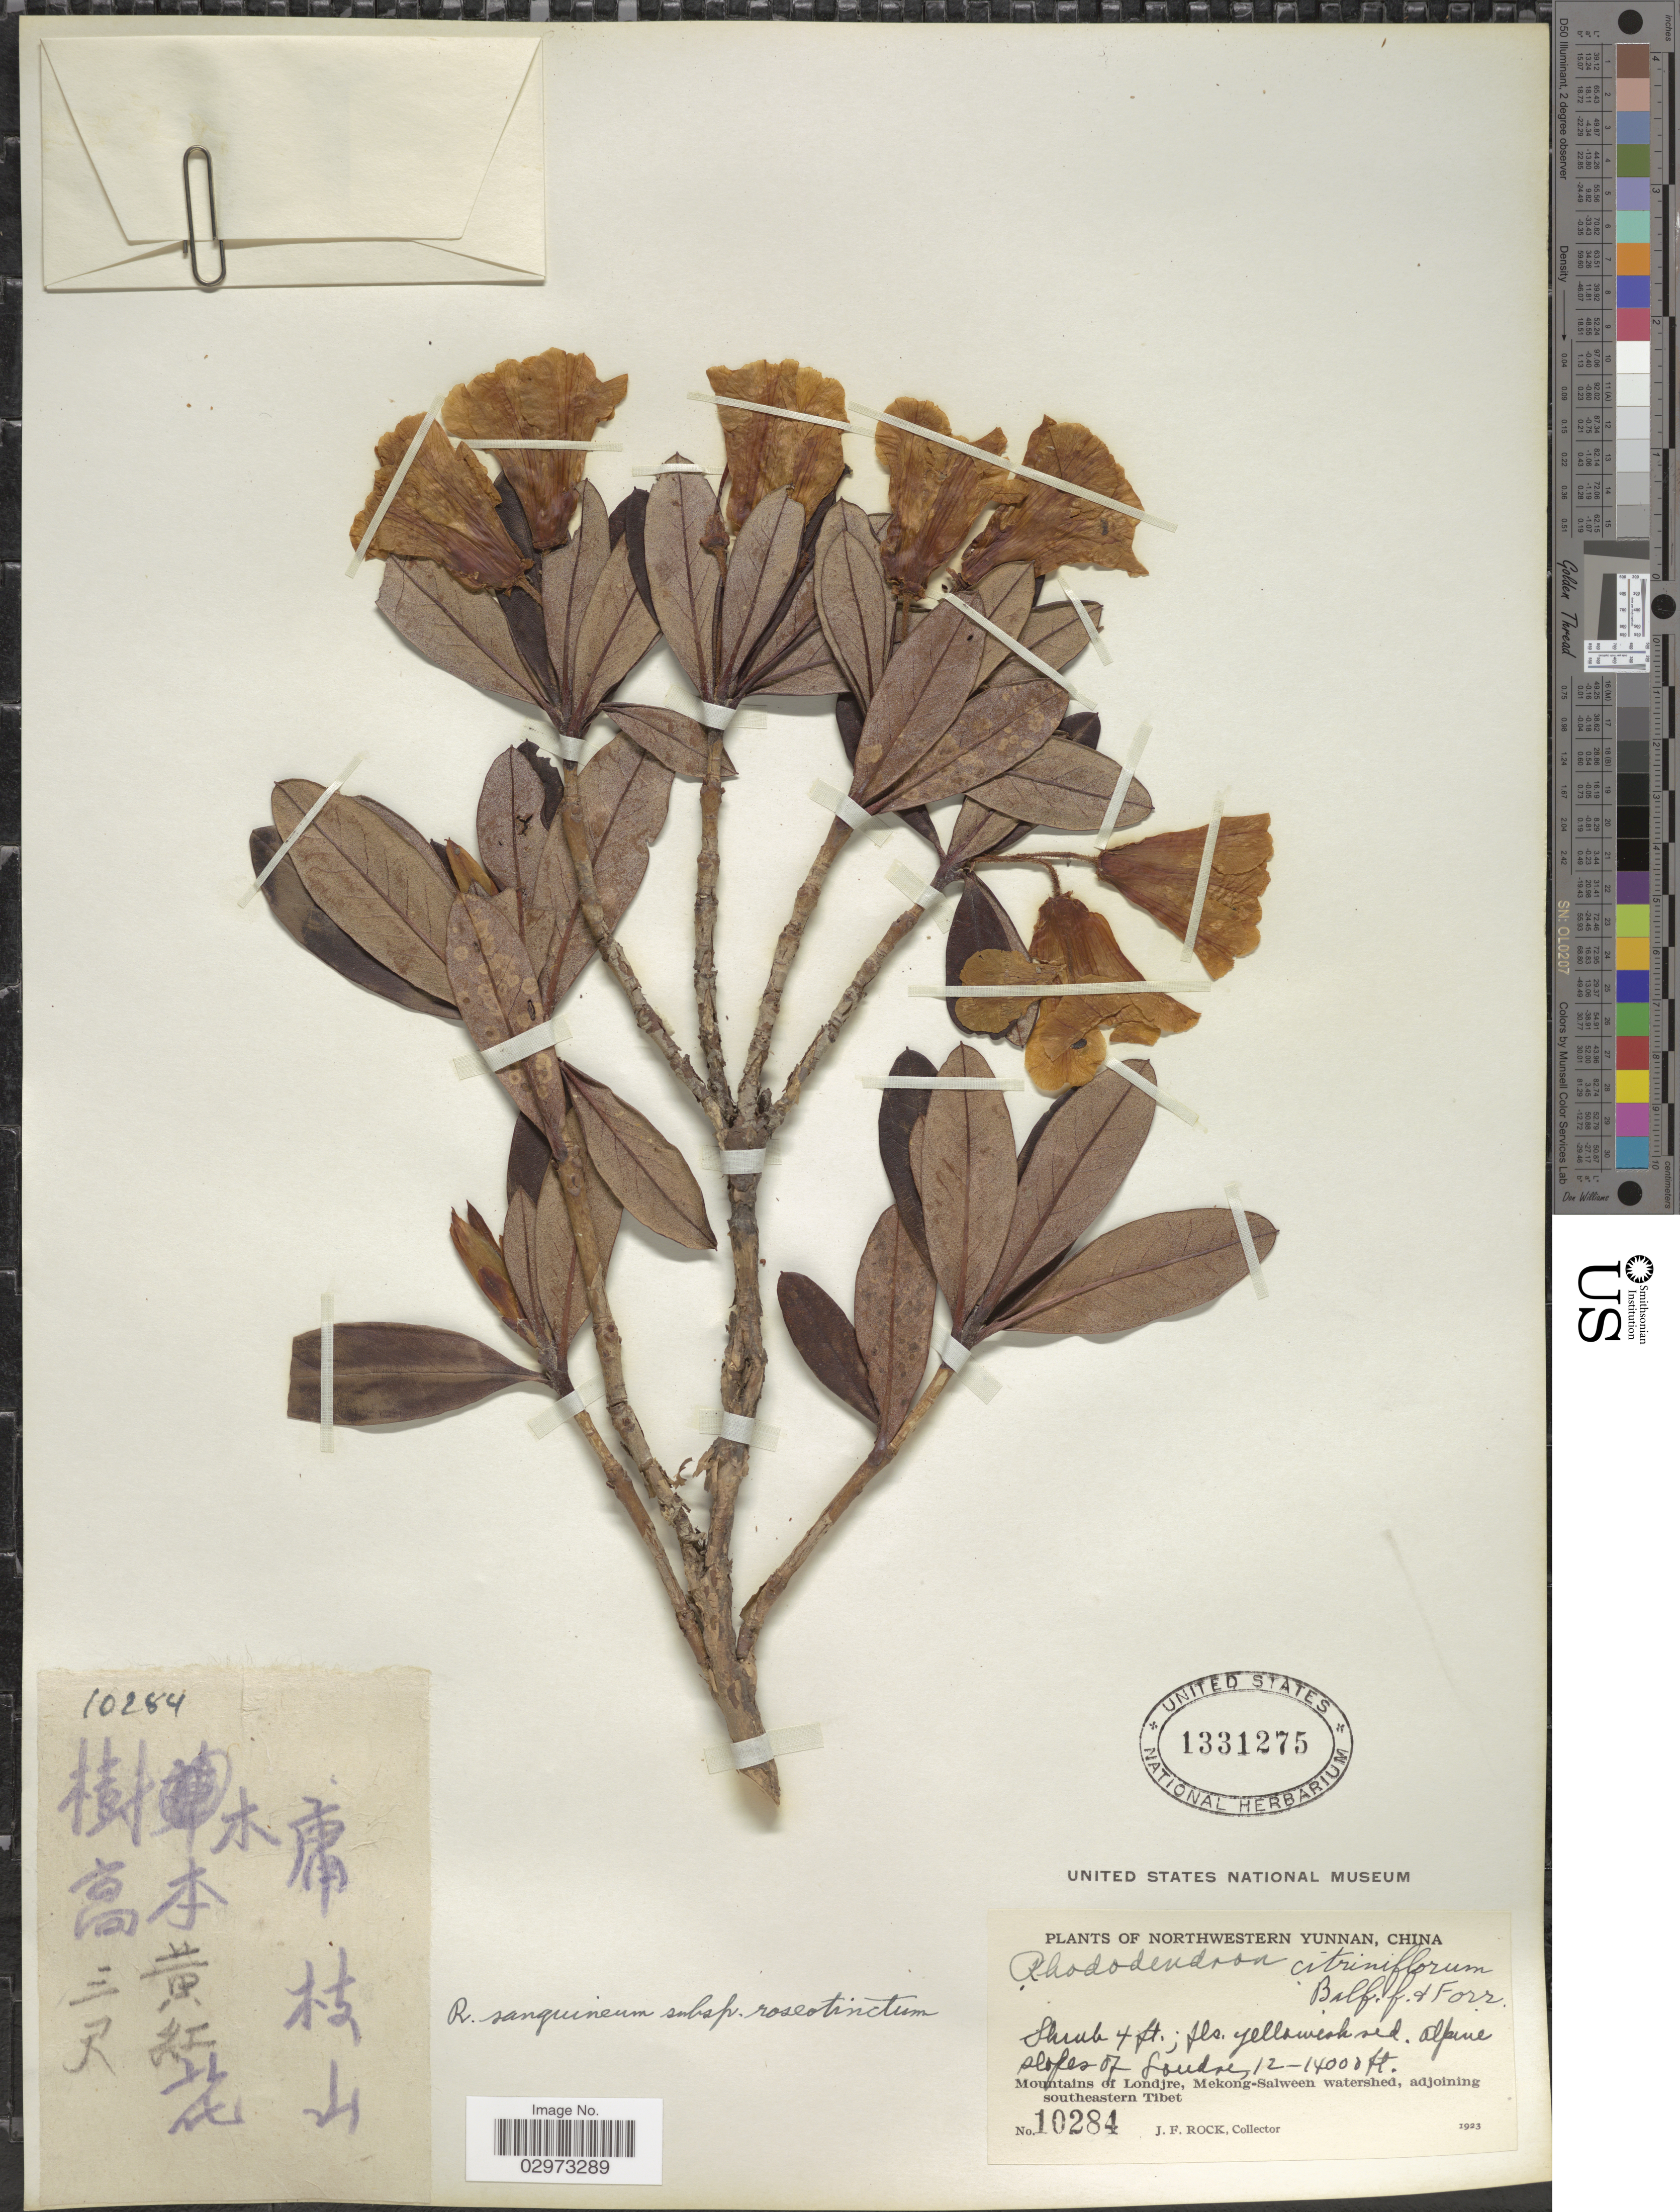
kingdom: Plantae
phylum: Tracheophyta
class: Magnoliopsida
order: Ericales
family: Ericaceae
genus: Rhododendron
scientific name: Rhododendron sanguineum subsp. roseotinctum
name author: (Balf. f. & Forrest) Cowan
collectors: J. Rock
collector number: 10284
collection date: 1923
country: China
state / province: Yunnan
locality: Northwestern Yunnan. Alpine slopes of Londre. Mountains of Londjre, Mekong-Salween watershed, adjoining southeastern Tibet.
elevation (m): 3658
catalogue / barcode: US 1331275